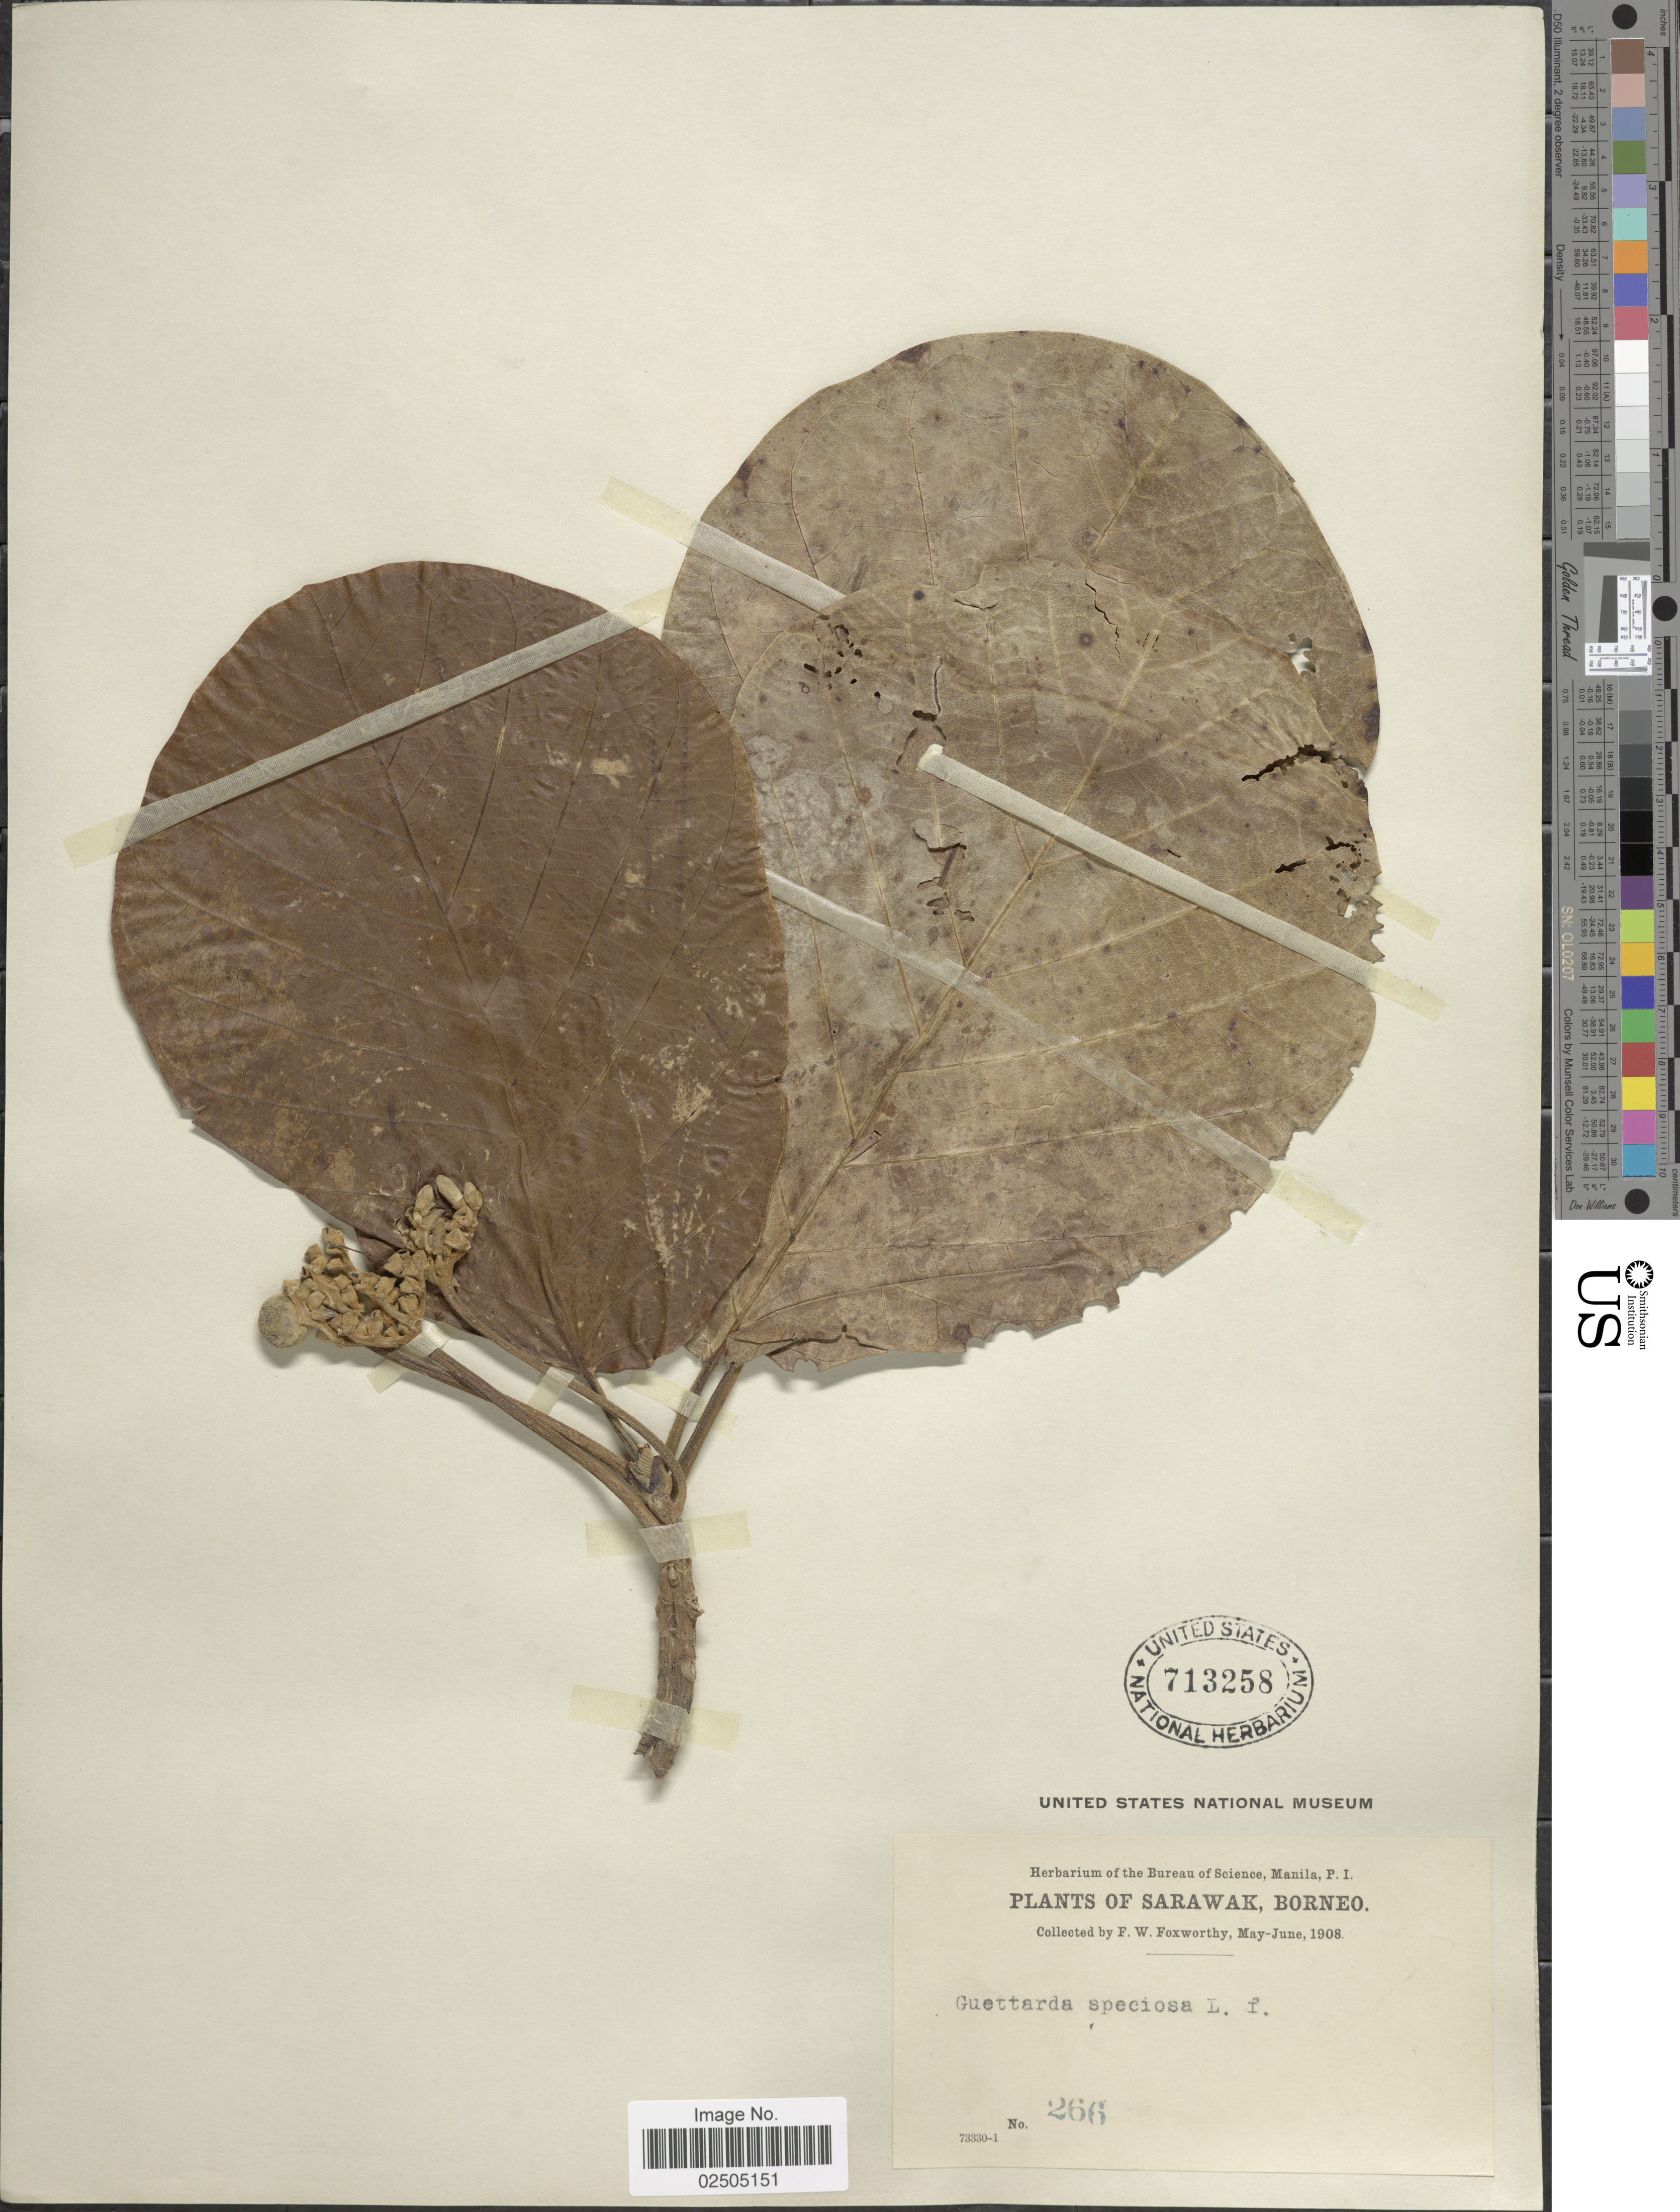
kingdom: Plantae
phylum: Tracheophyta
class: Magnoliopsida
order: Gentianales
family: Rubiaceae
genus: Guettarda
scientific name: Guettarda speciosa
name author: L.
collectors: F. W. Foxworthy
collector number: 266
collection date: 1908-05/1908-06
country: Malaysia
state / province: Sarawak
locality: Borneo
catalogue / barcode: US 713258